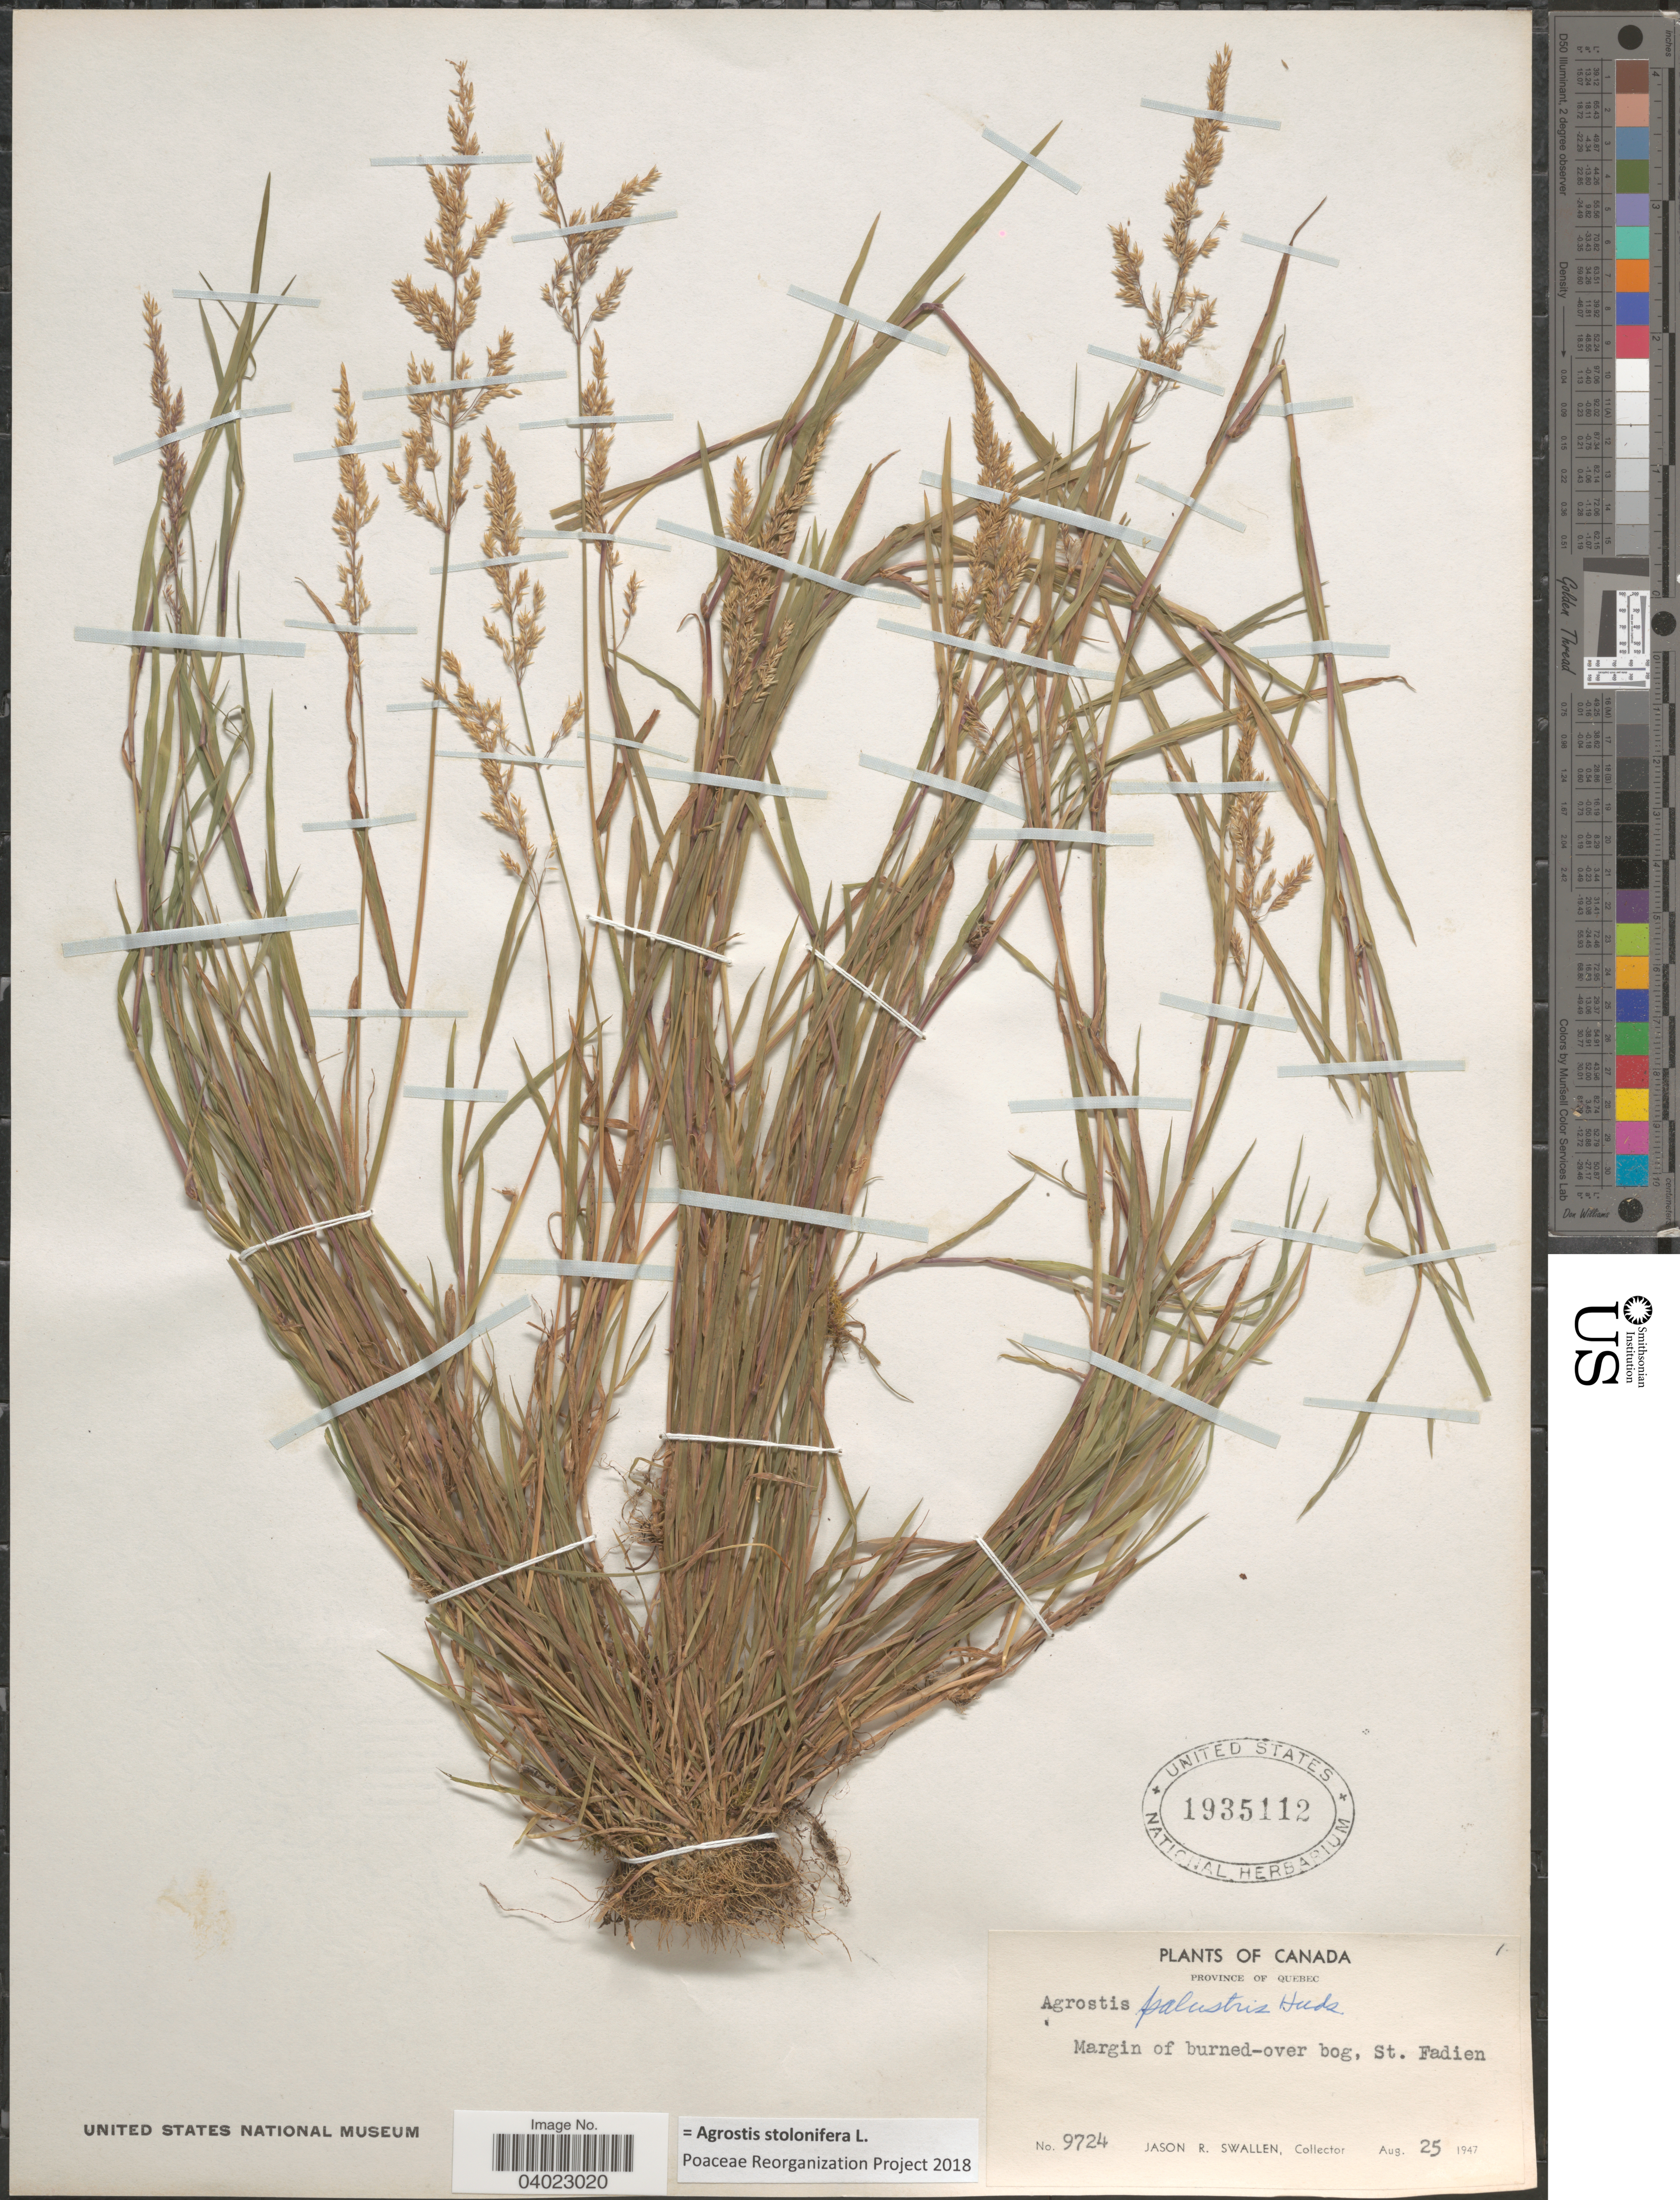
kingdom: Plantae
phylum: Tracheophyta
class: Liliopsida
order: Poales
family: Poaceae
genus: Agrostis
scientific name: Agrostis stolonifera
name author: L.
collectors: J. R. Swallen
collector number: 9724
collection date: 1947-08-25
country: Canada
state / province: Quebec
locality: Margin of burned-over bog, St. Fadien.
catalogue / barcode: US 1935112